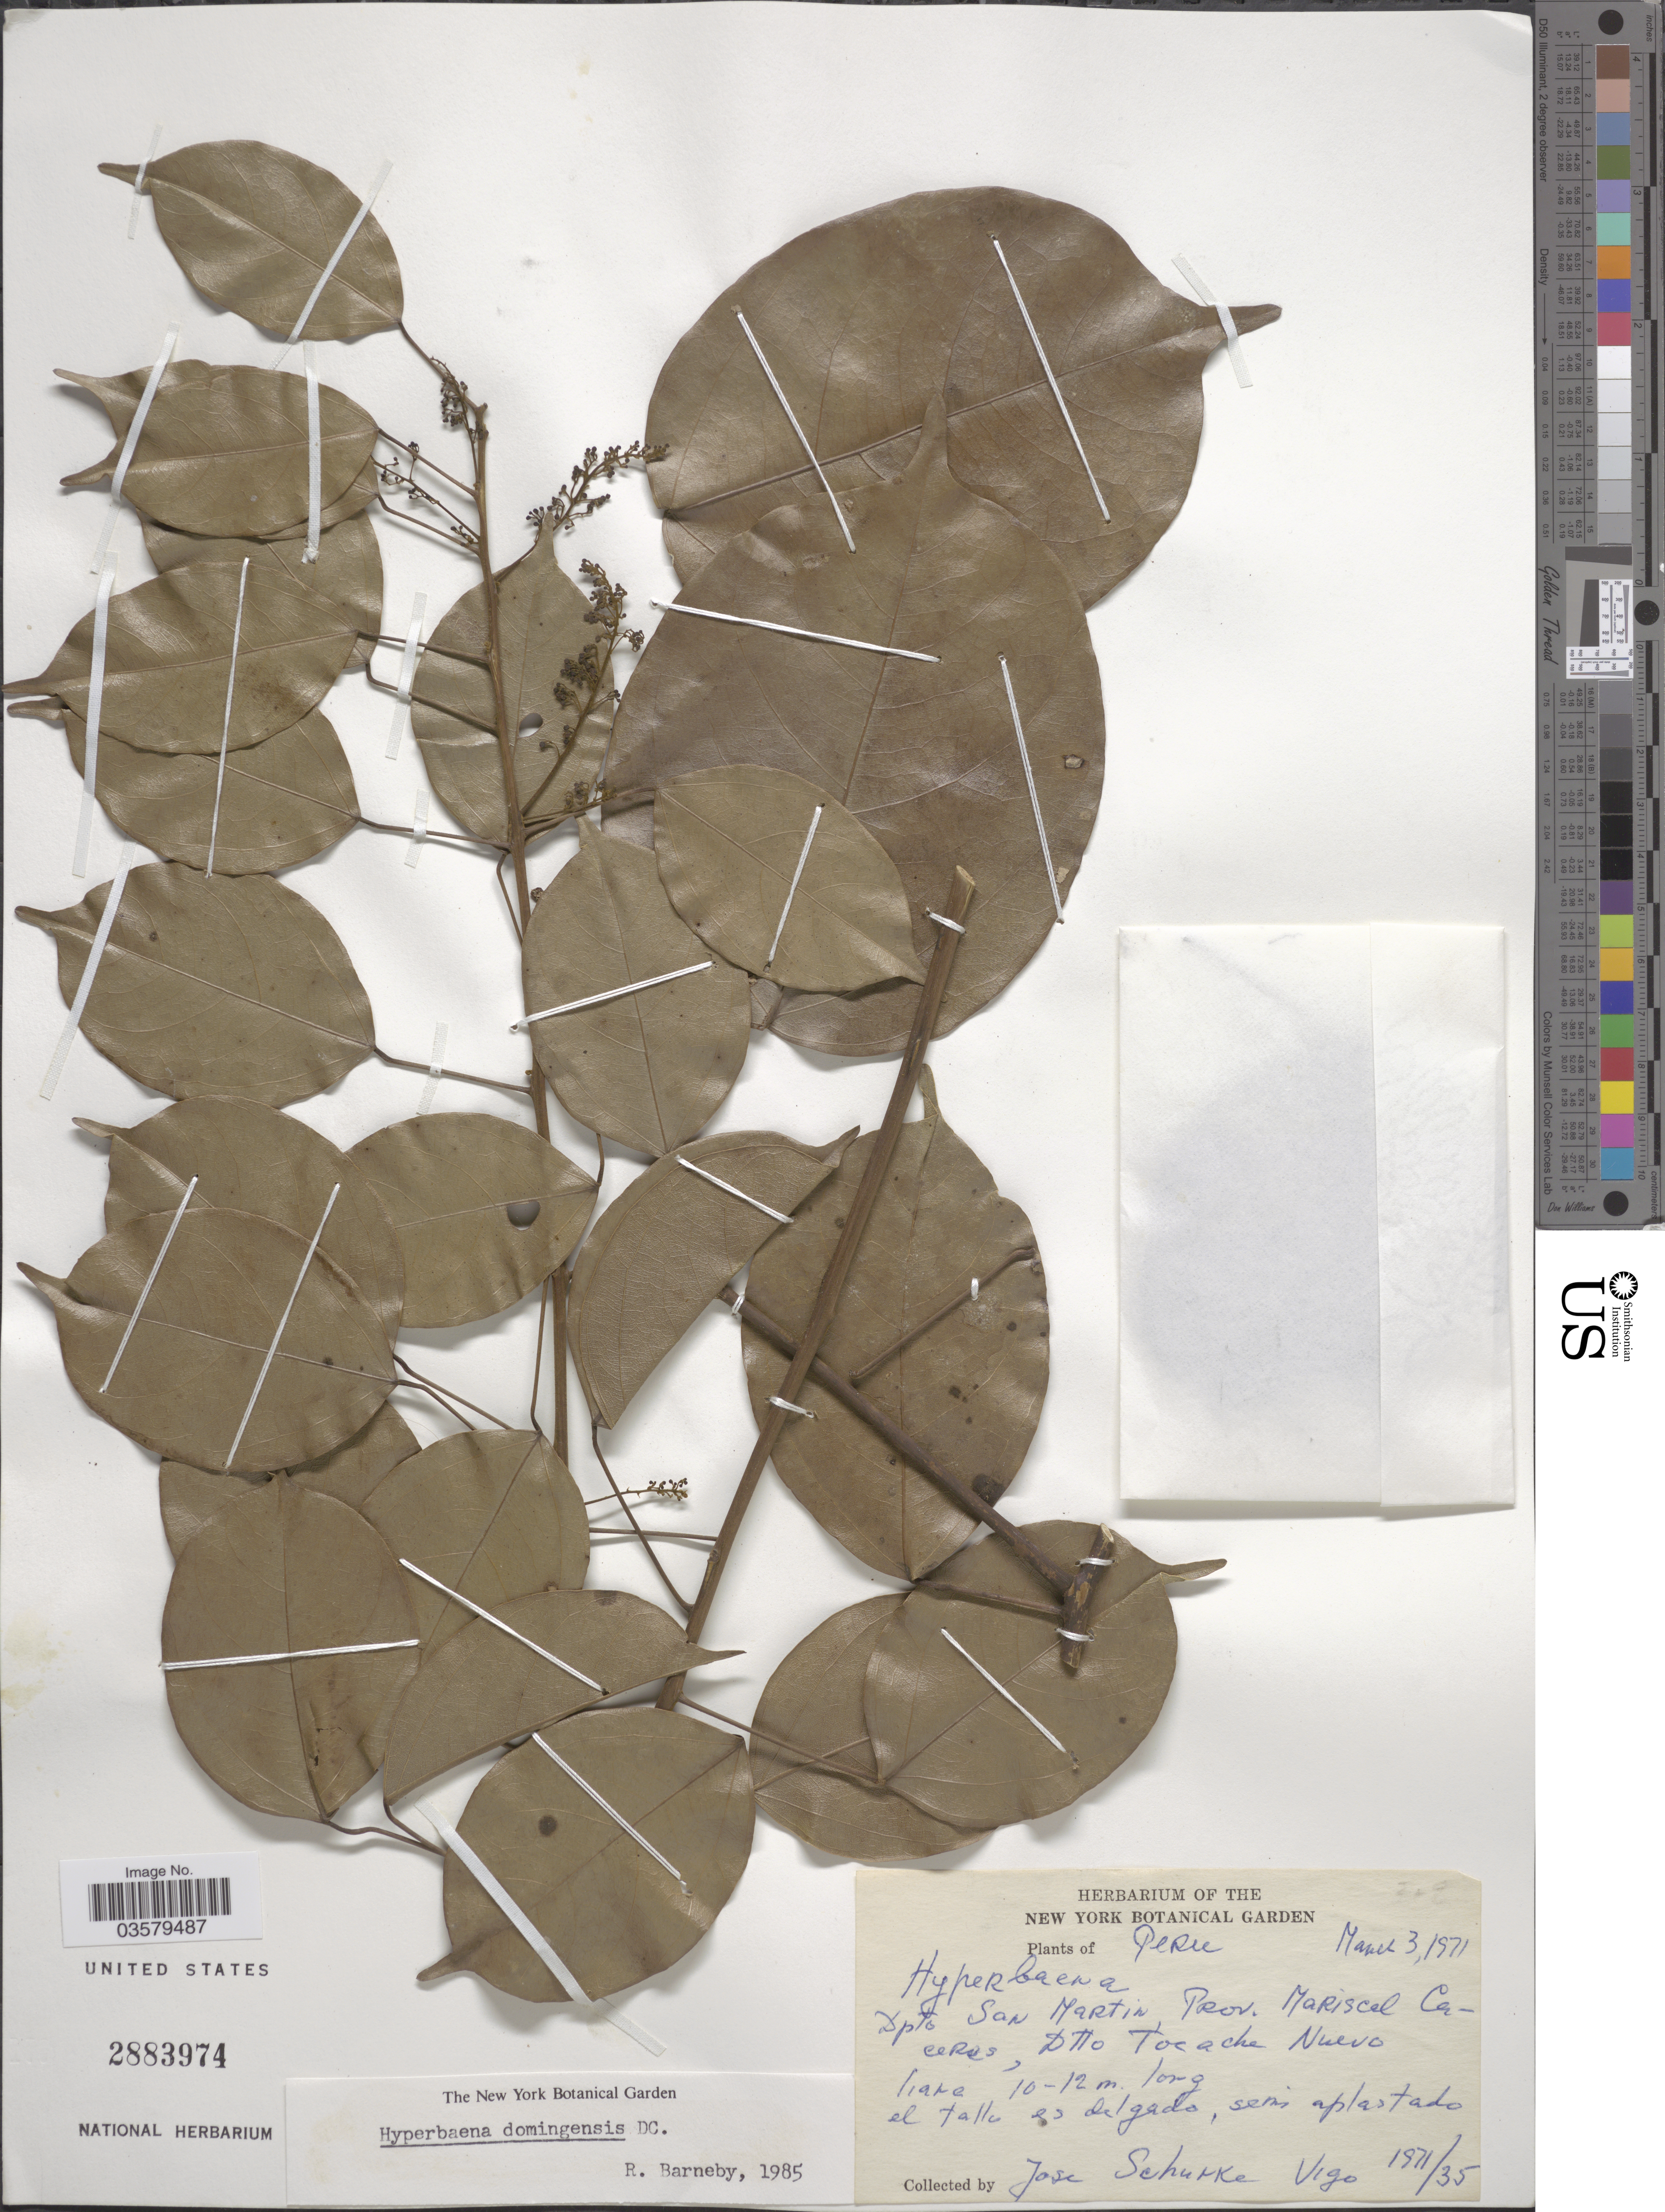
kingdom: Plantae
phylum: Tracheophyta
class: Magnoliopsida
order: Ranunculales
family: Menispermaceae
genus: Hyperbaena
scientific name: Hyperbaena domingensis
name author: (DC.) Benth.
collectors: J. Schunke Vigo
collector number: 1971/35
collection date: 1971-03-03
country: Peru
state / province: San Martín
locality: Dpto San Martin, Prov. Mariscal Caceres. Dtto Tocache Nuevo.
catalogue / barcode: US 2883974